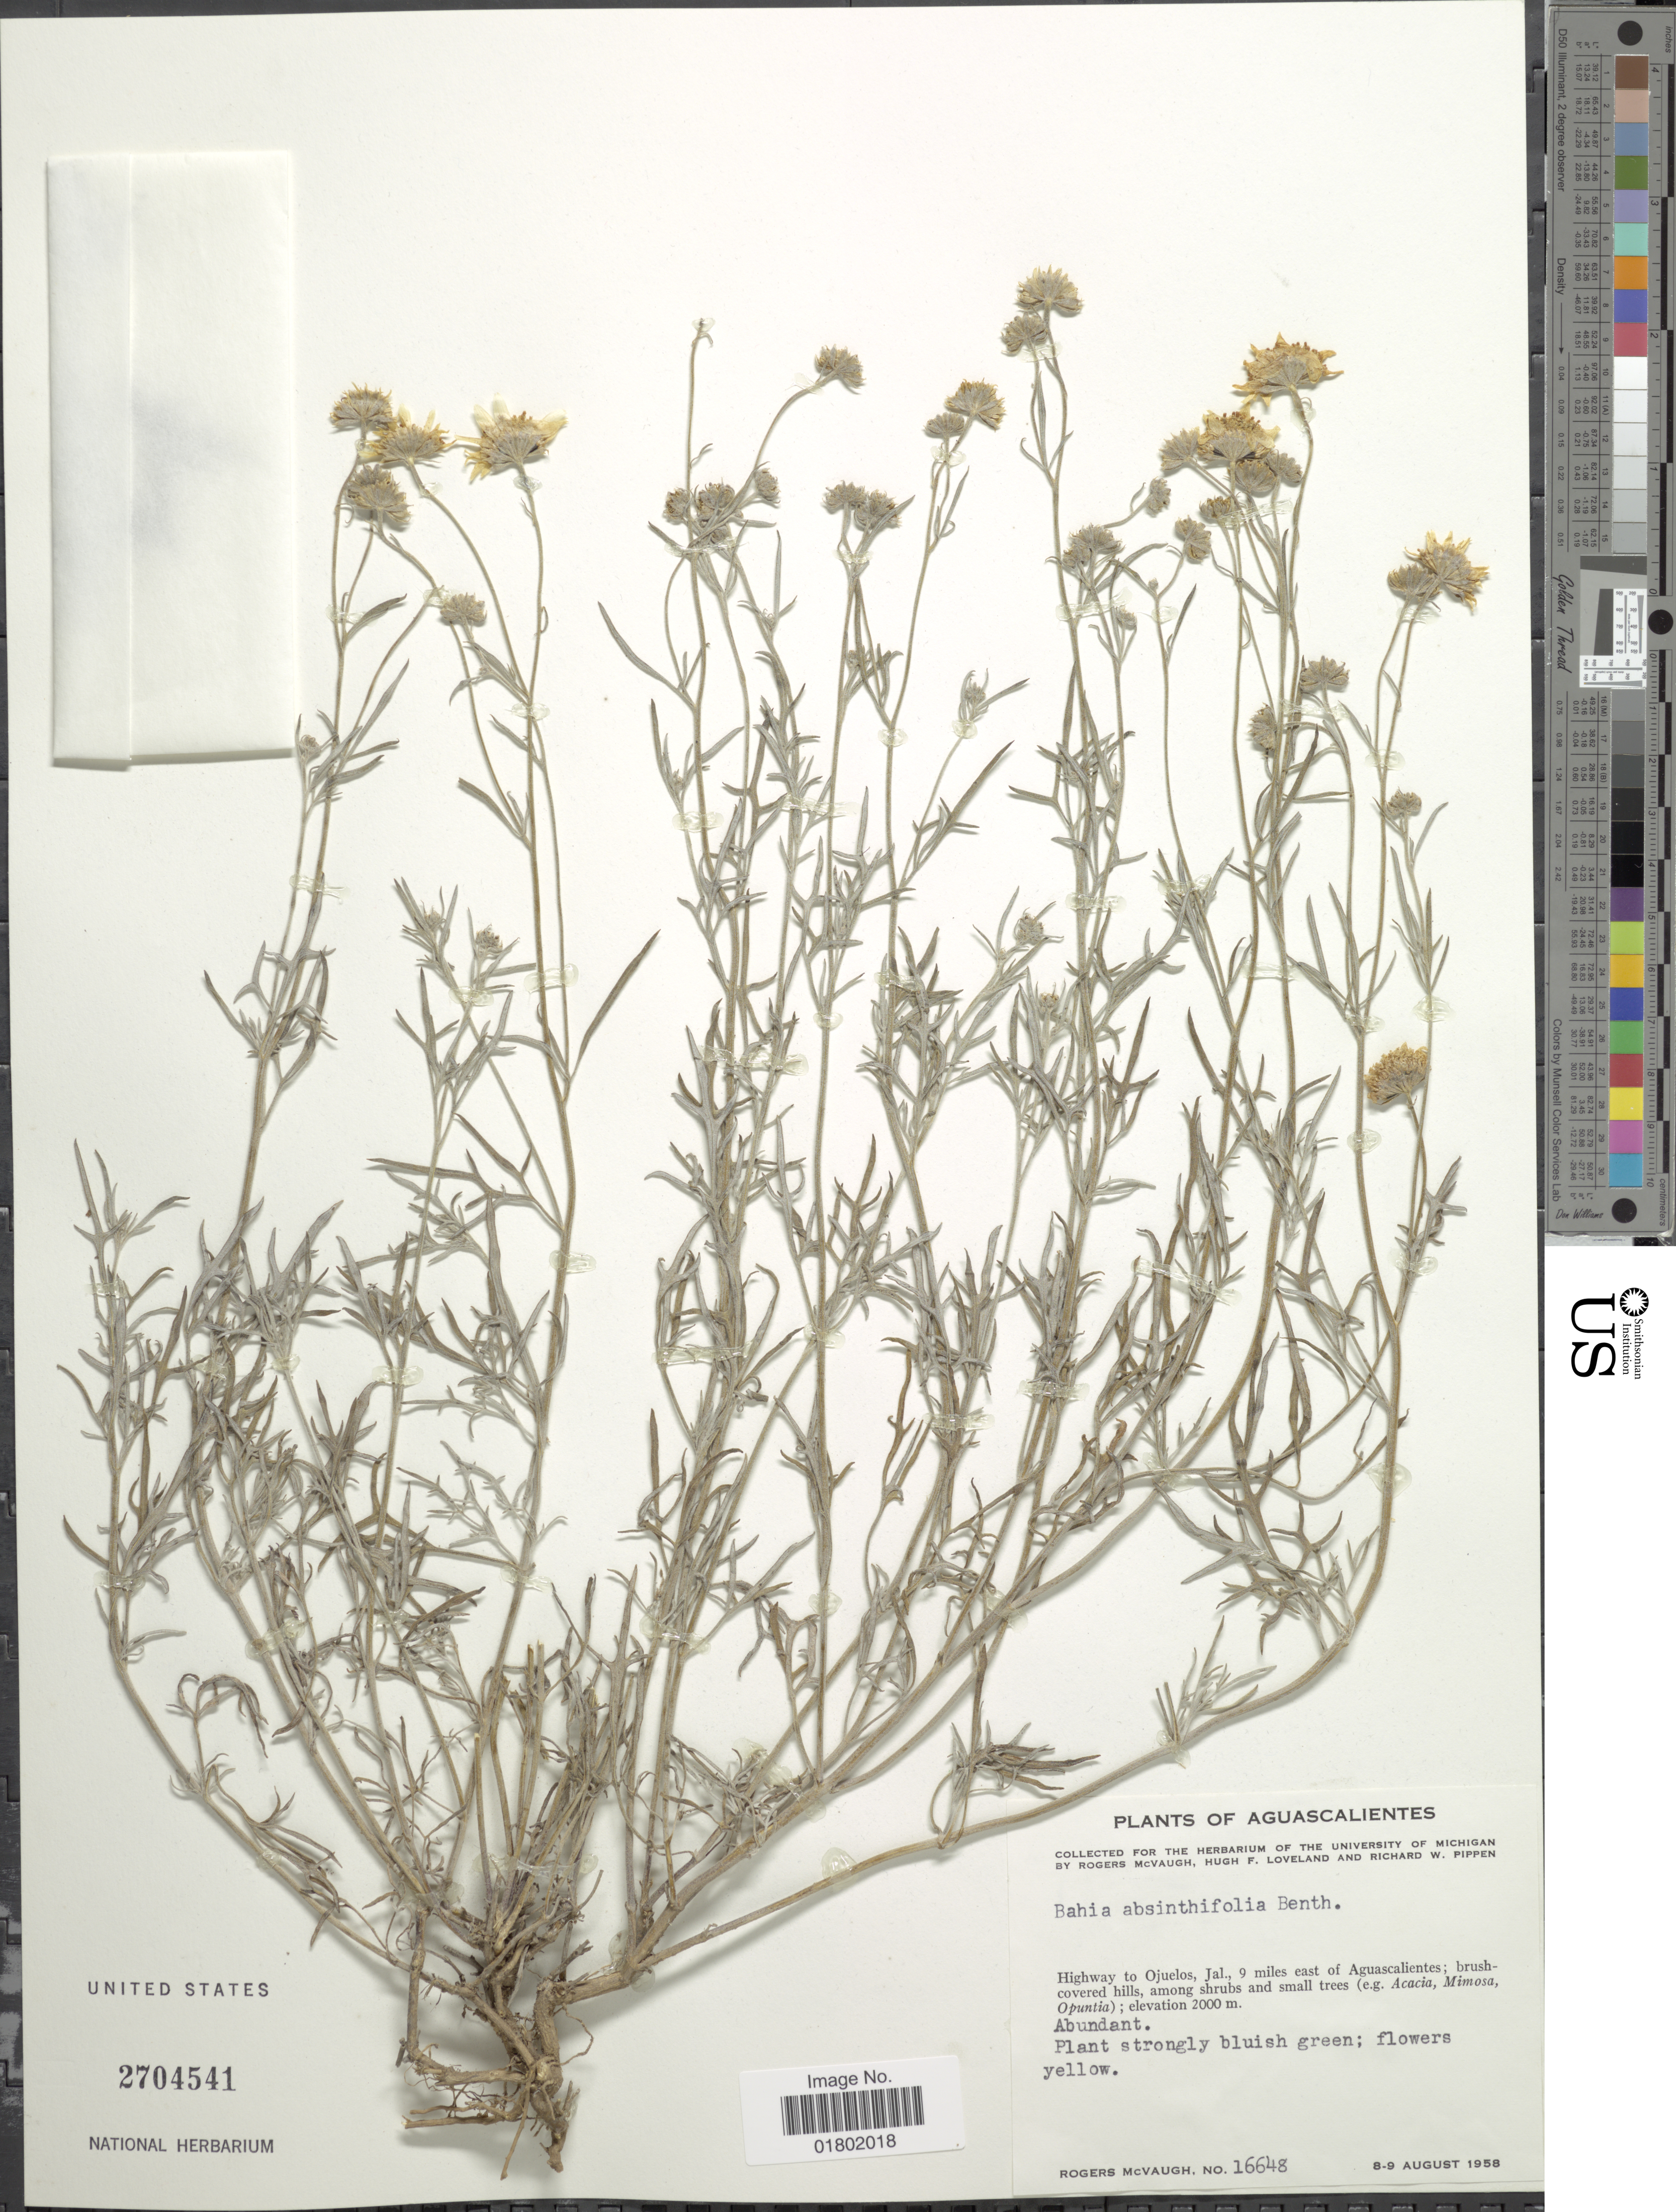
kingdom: Plantae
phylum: Tracheophyta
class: Magnoliopsida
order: Asterales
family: Asteraceae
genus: Bahia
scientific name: Bahia absinthifolia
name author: Benth.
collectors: R. McVaugh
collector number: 16648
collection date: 1958-08-08/1958-08-09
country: Mexico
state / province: Aguascalientes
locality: Highway to Ojuelos, Jal., 9 miles east of Aguascalientes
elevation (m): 2000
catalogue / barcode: US 2704541